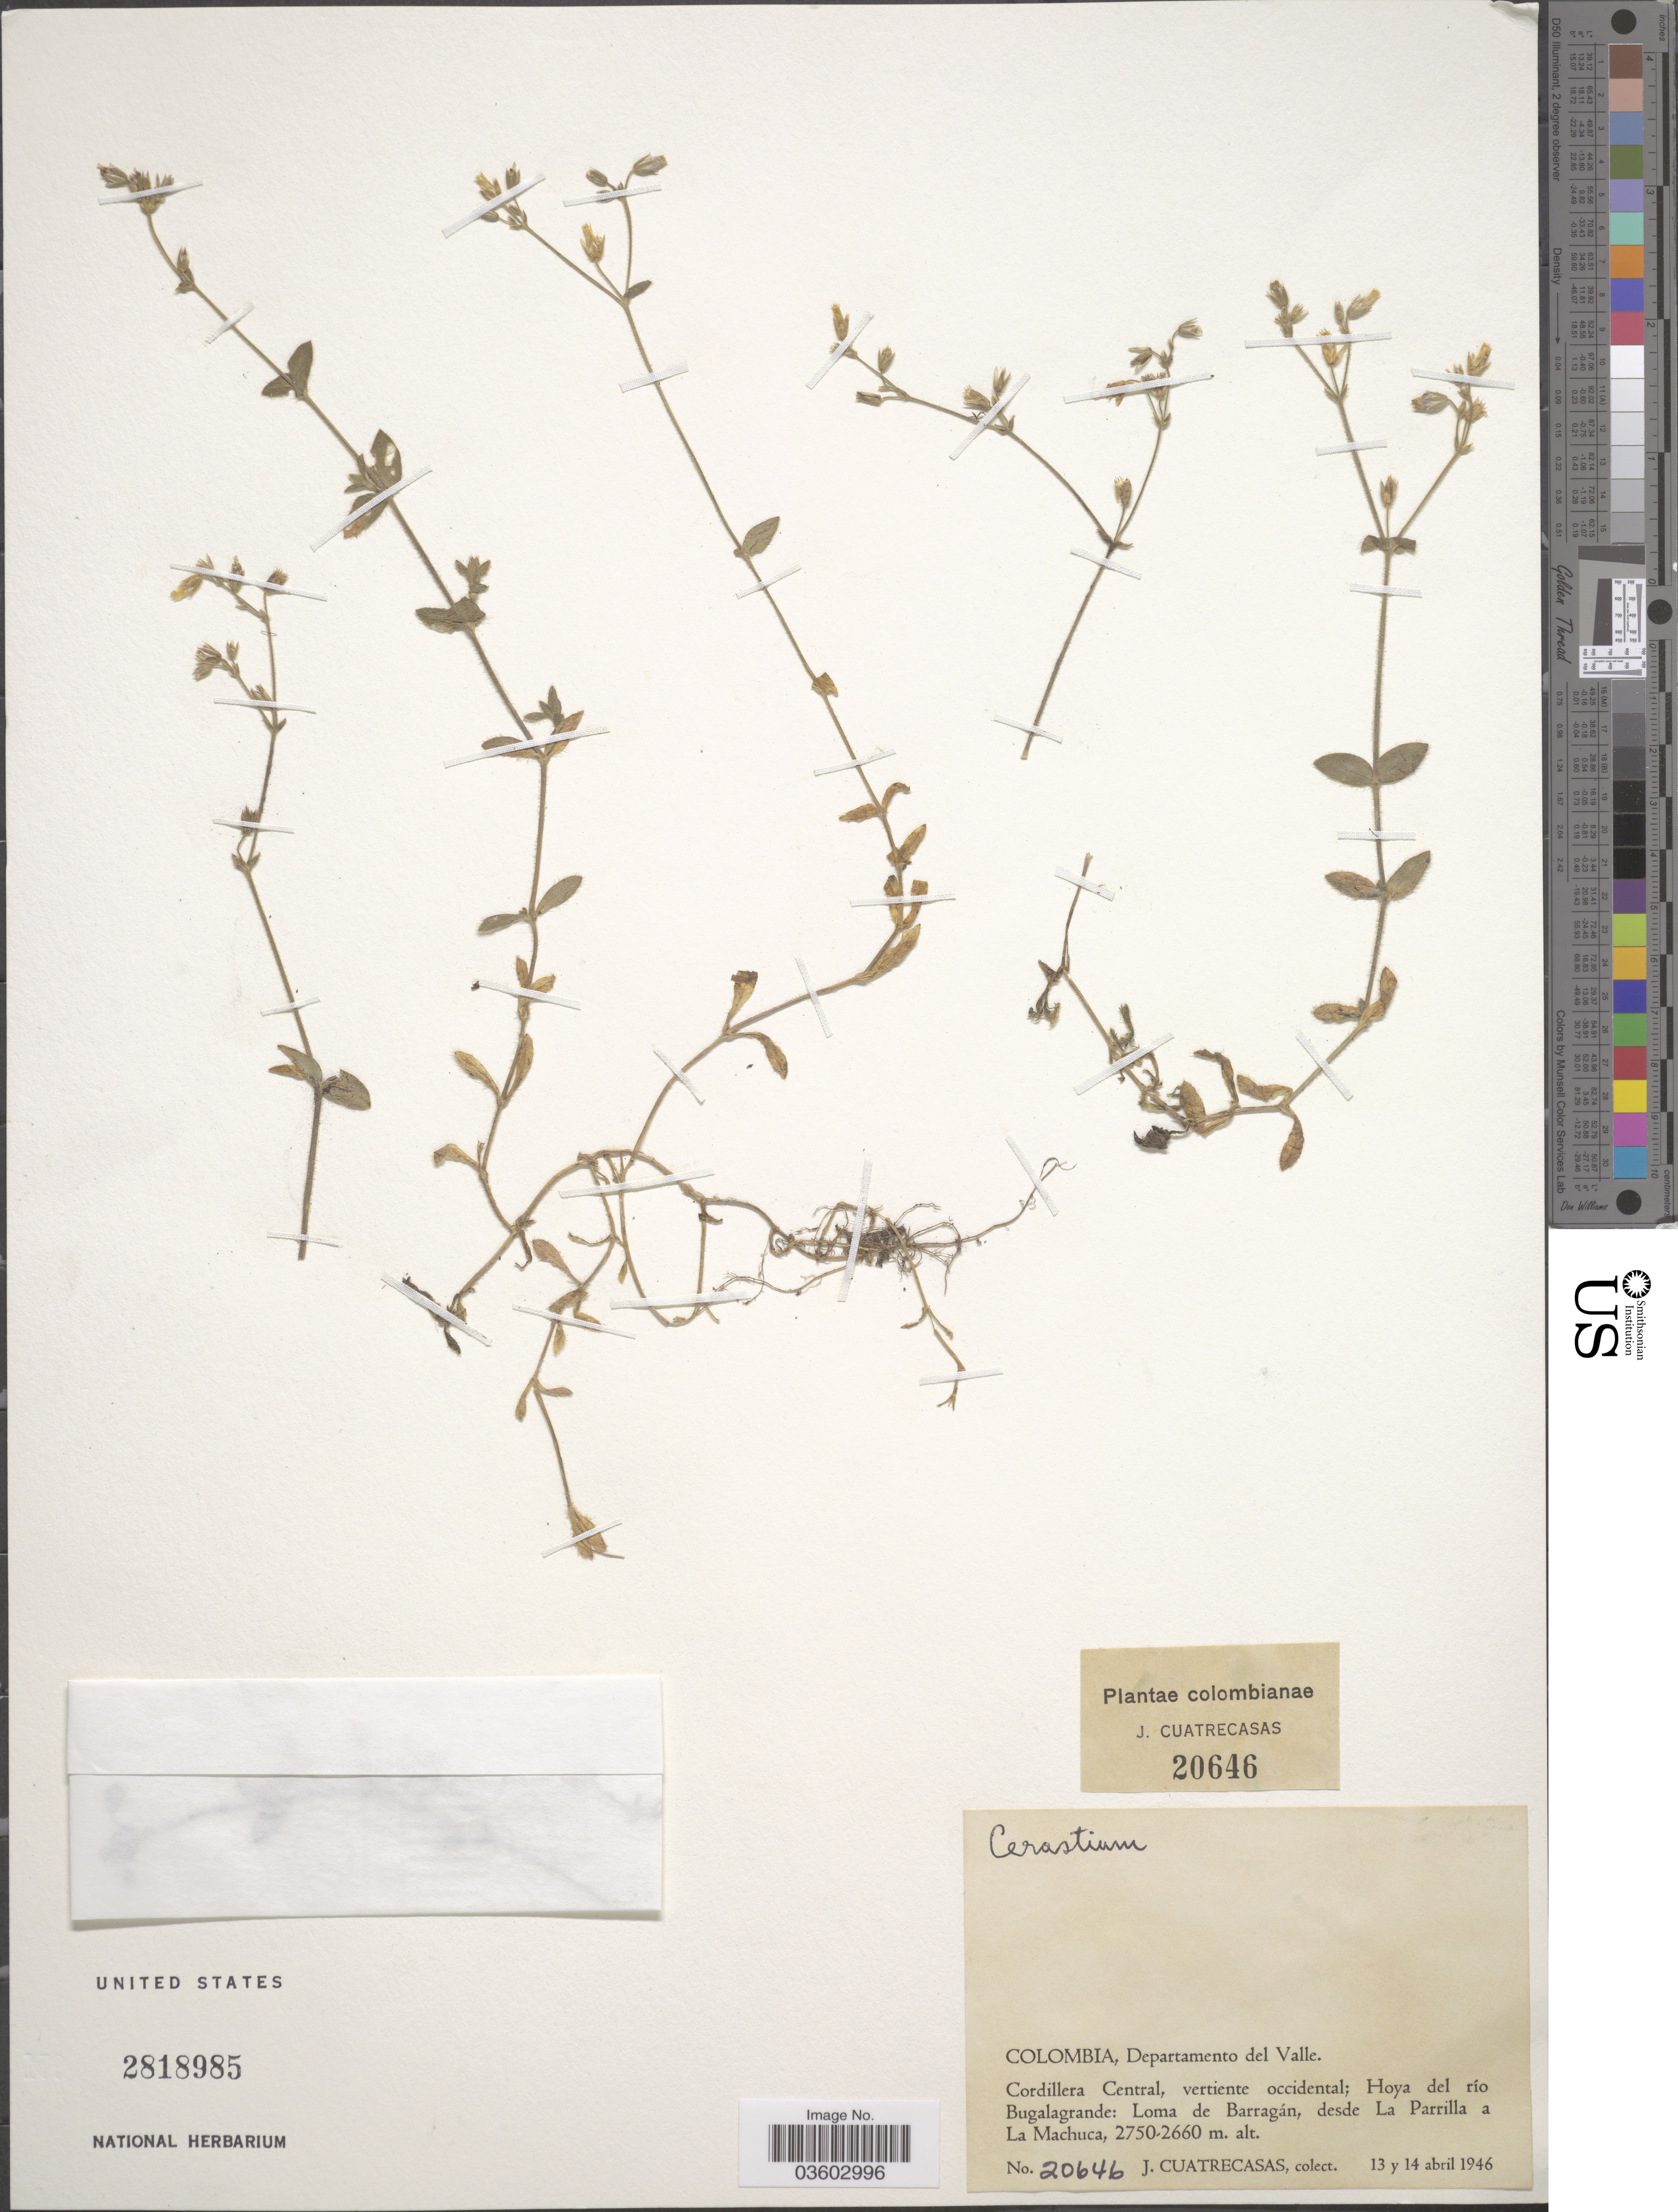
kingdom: Plantae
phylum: Tracheophyta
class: Magnoliopsida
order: Caryophyllales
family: Caryophyllaceae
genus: Cerastium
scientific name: Cerastium sp.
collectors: J. Cuatrecasas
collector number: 20646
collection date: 1946-04-13/1946-04-14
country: Colombia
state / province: Valle del Cauca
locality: Departamento del Valle. Cordillera Central, vertiente occidental; Hoya del río Bugalagrande: Loma de Barragán, desde La Parrilla a La Machuca.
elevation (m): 2660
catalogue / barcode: US 2818985